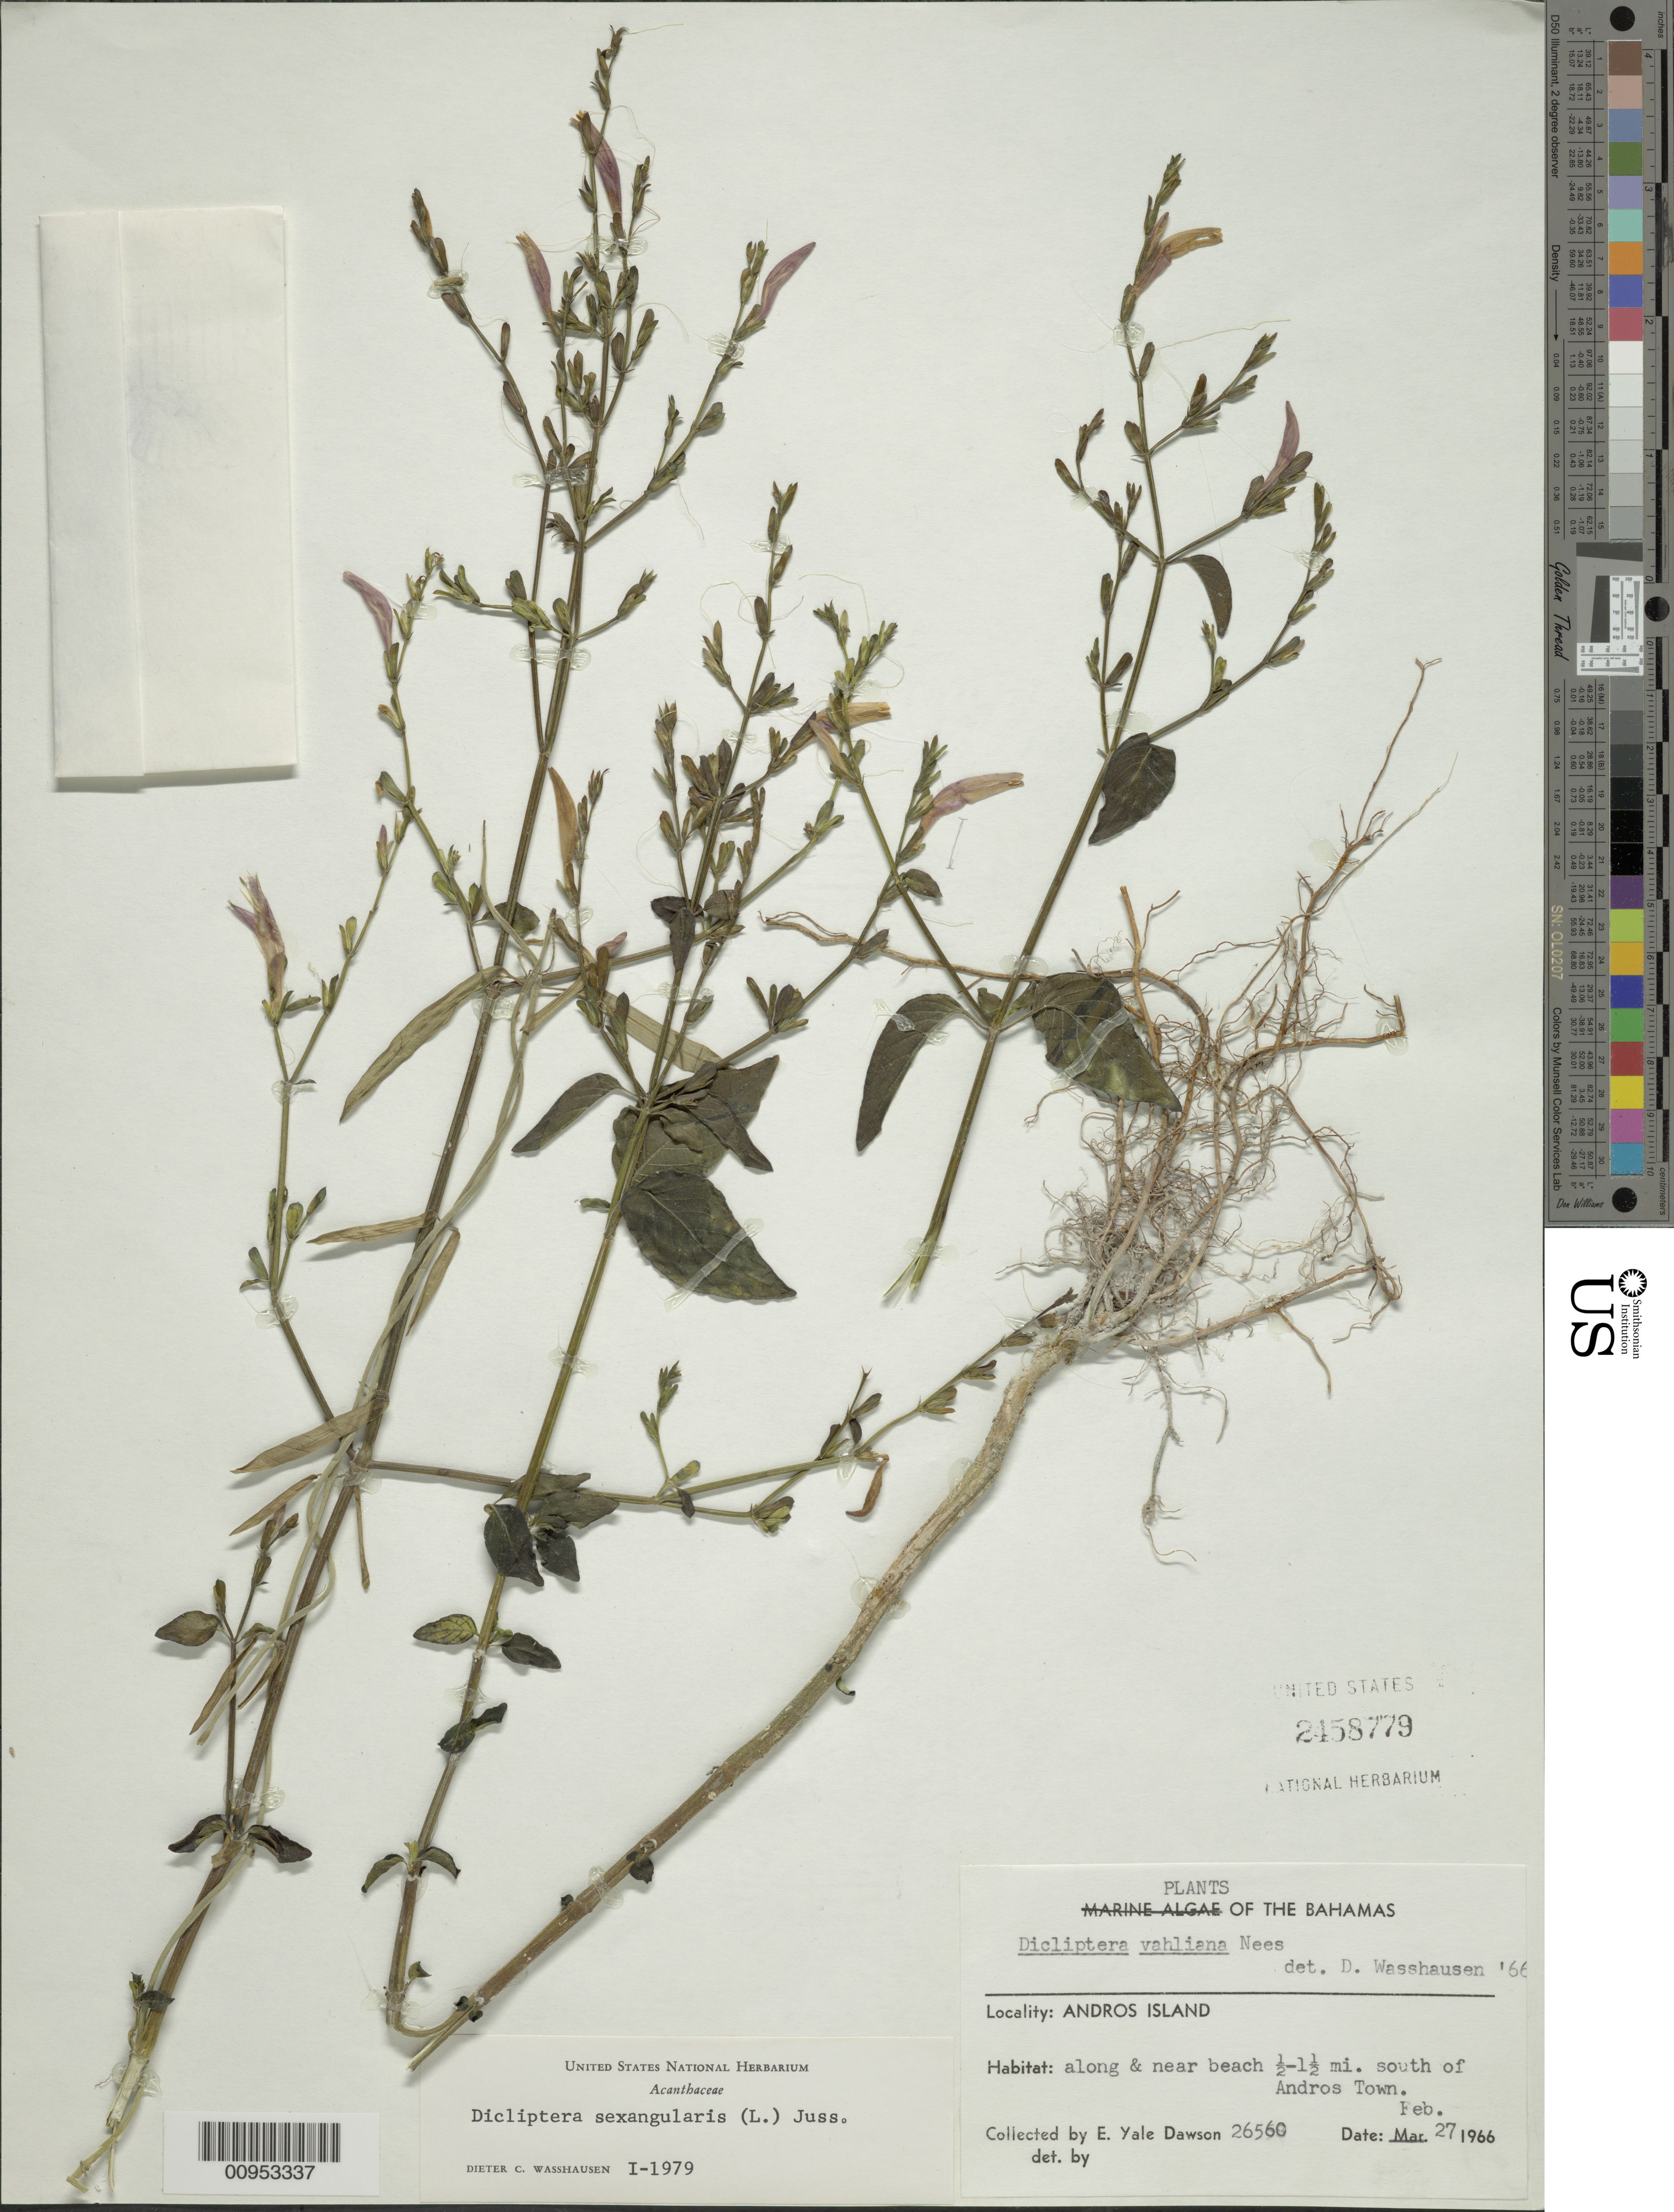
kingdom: Plantae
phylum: Tracheophyta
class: Magnoliopsida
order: Lamiales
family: Acanthaceae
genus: Dicliptera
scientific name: Dicliptera sexangularis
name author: (L.) Juss.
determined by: Wasshausen, Dieter C., (BOT), Smithsonian Institution - National Museum of Natural History (UNITED STATES)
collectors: E. Y. Dawson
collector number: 26560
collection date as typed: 27 Feb 1966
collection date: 1966-02-27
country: Bahamas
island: Andros I.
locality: Andros Town, 0.5-1.5 miles south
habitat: Along and near beach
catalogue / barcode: US 2458779